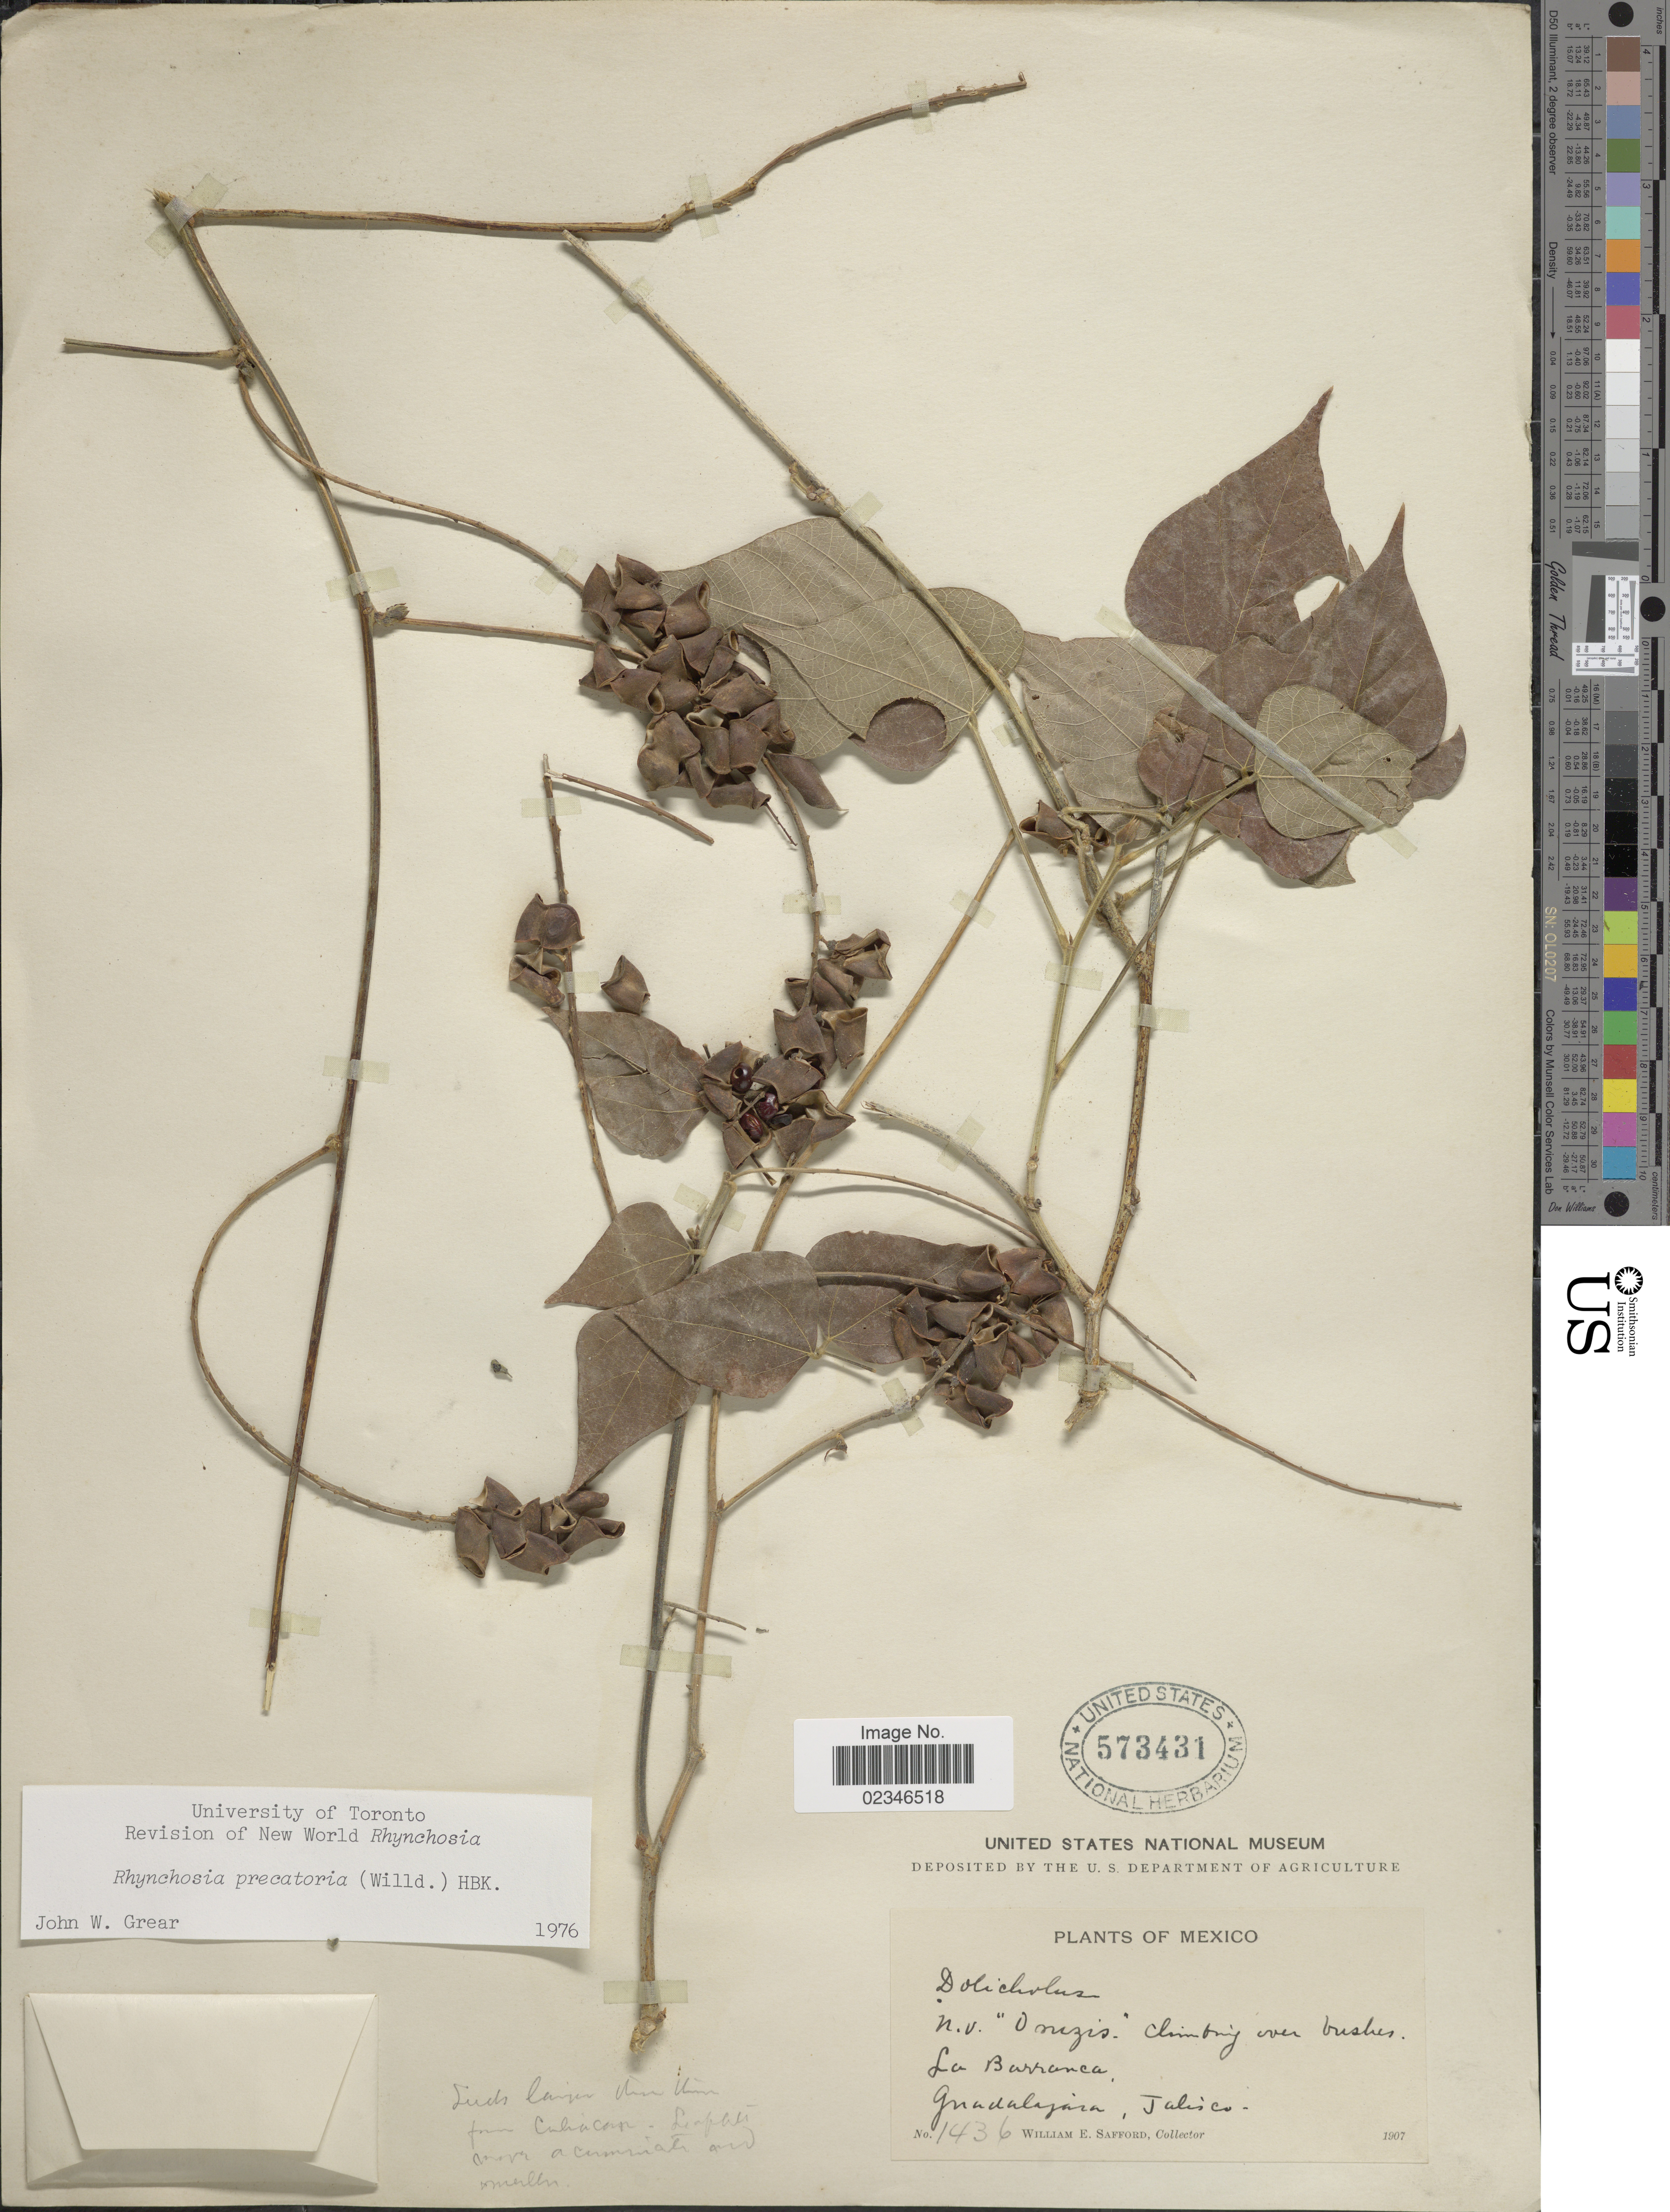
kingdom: Plantae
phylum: Tracheophyta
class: Magnoliopsida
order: Fabales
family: Fabaceae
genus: Rhynchosia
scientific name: Rhynchosia precatoria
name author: (Willd.) DC.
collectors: W. E. Safford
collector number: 1436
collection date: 1907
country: Mexico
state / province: Jalisco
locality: La Barranca, Guadalajara, Jalisco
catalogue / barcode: US 573431